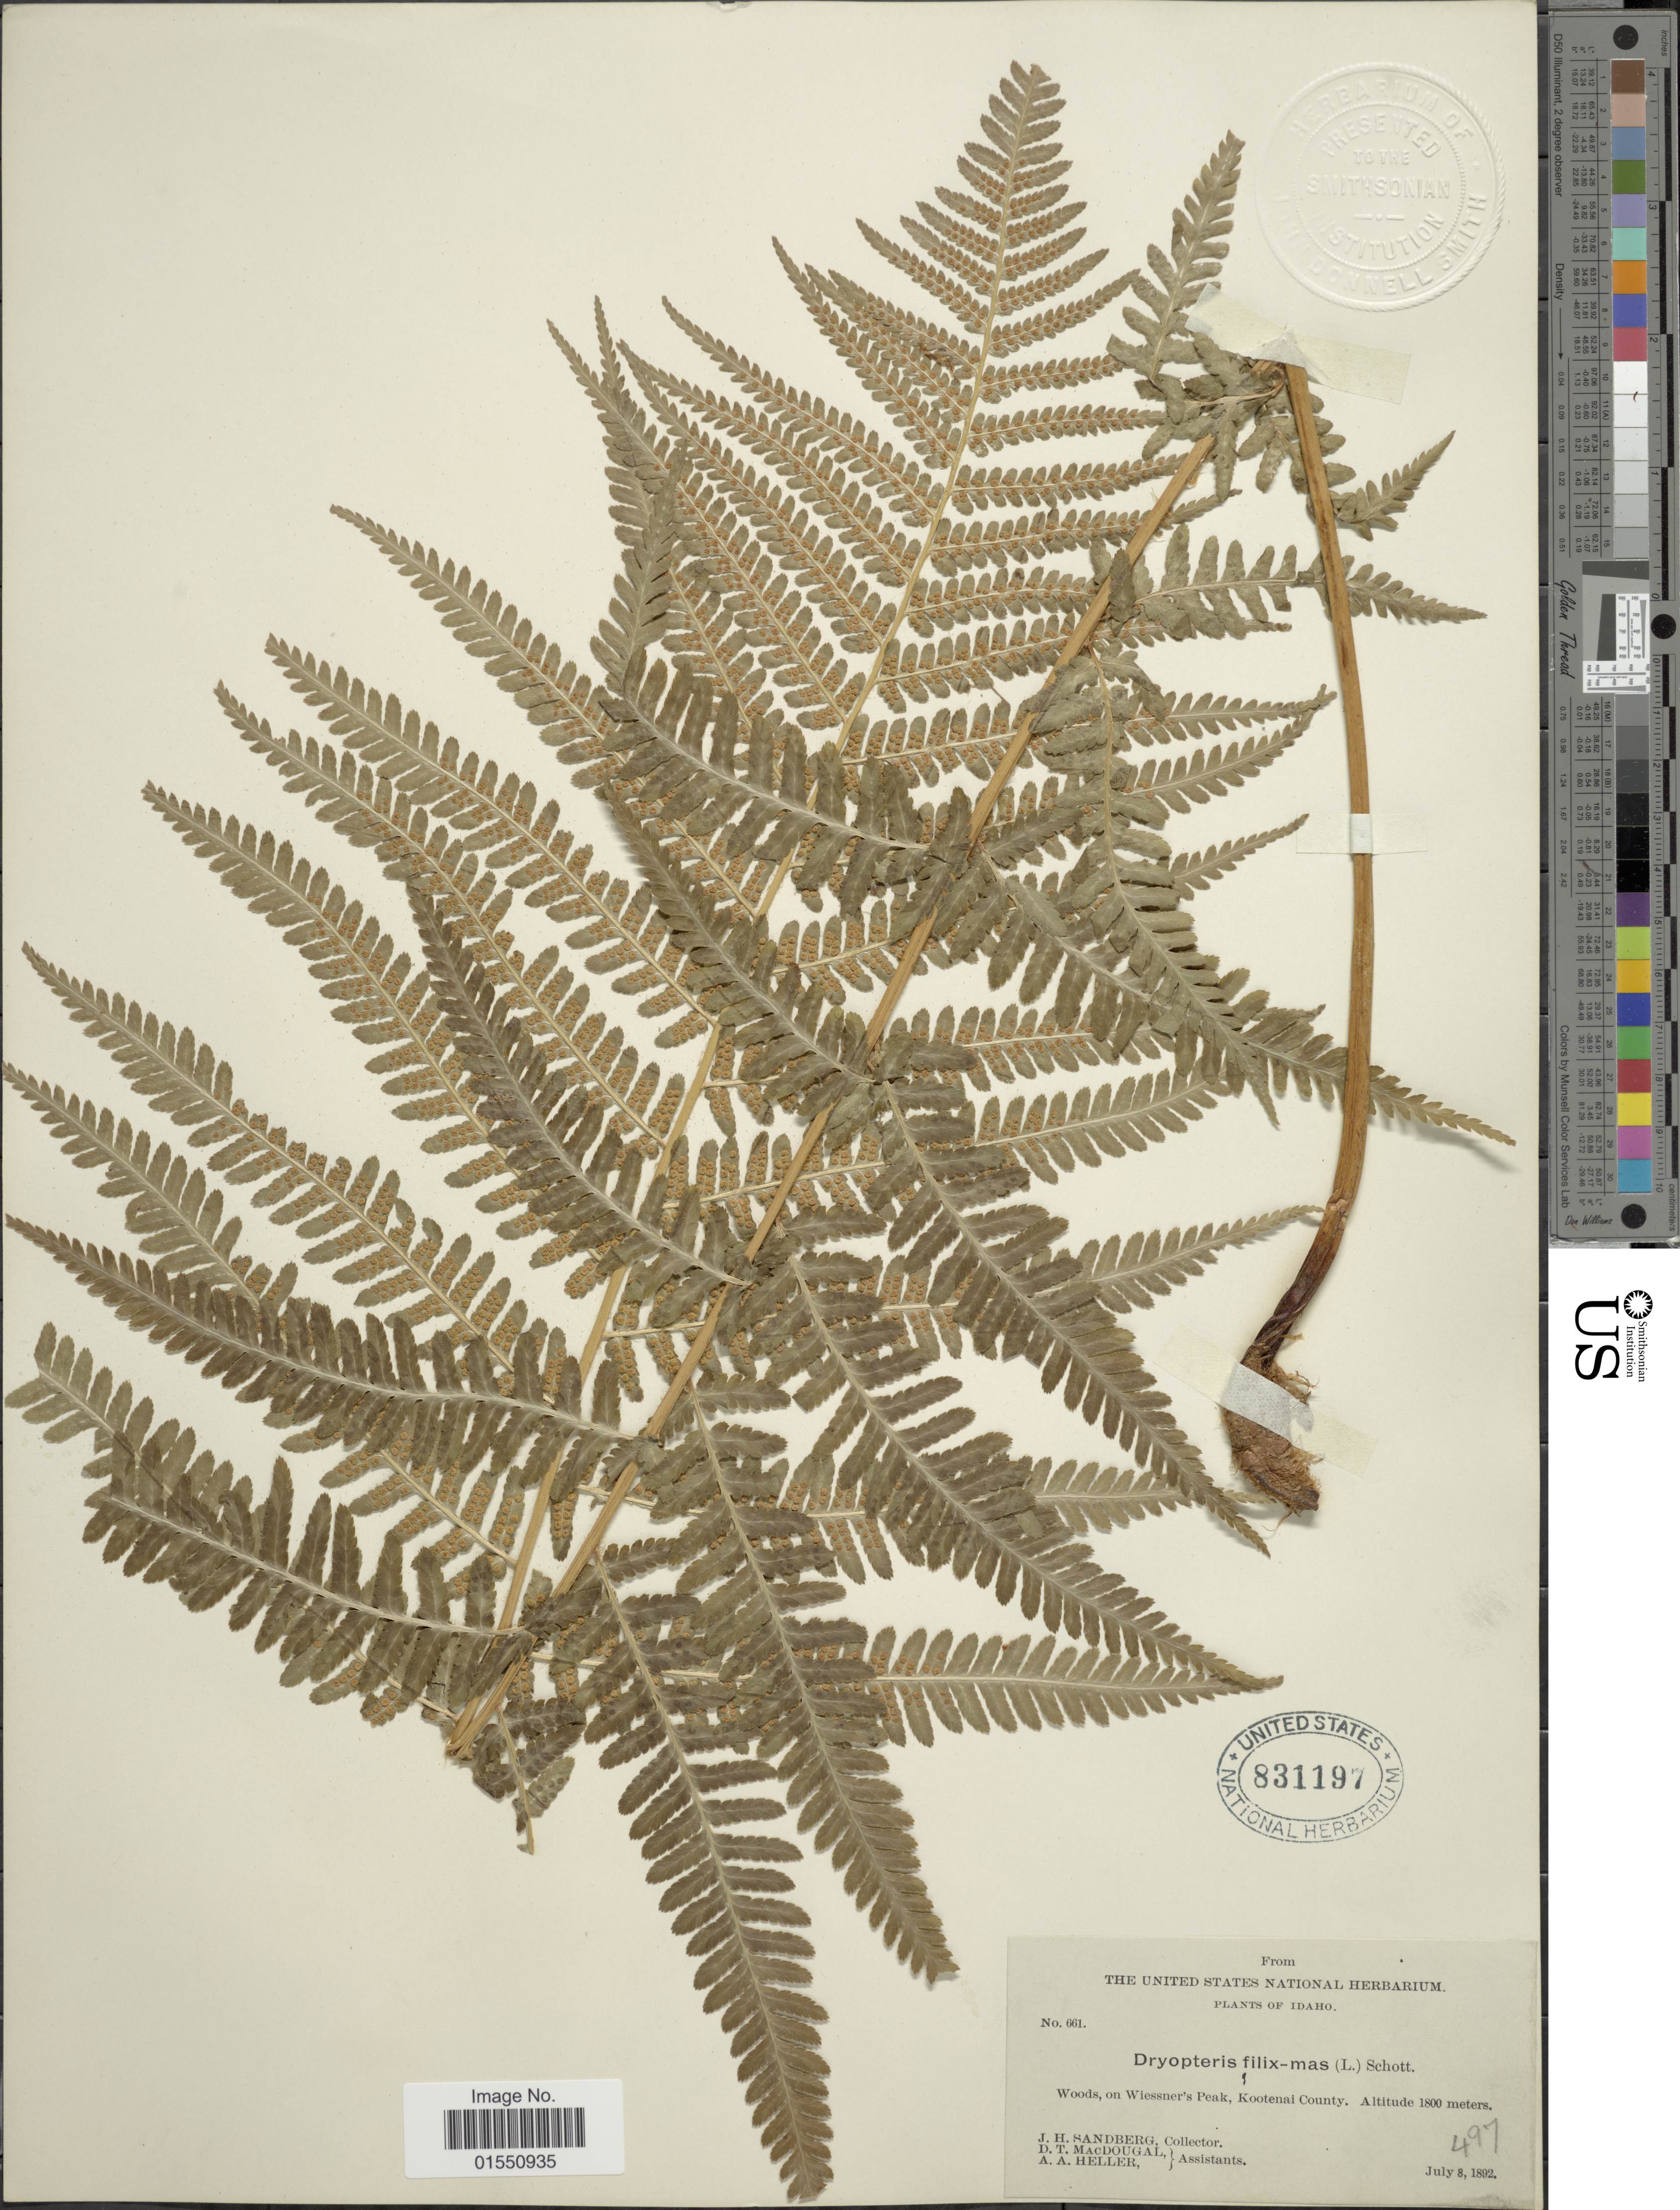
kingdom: Plantae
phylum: Tracheophyta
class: Polypodiopsida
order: Polypodiales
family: Dryopteridaceae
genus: Dryopteris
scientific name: Dryopteris filix-mas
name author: (L.) Schott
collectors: J. H. Sandberg, D. T. MacDougal & A. A. Heller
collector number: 661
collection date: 1892-07-08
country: United States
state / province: Idaho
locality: Woods, on Wiessner's Peak, Kootenai County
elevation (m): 1800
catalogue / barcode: US 831197